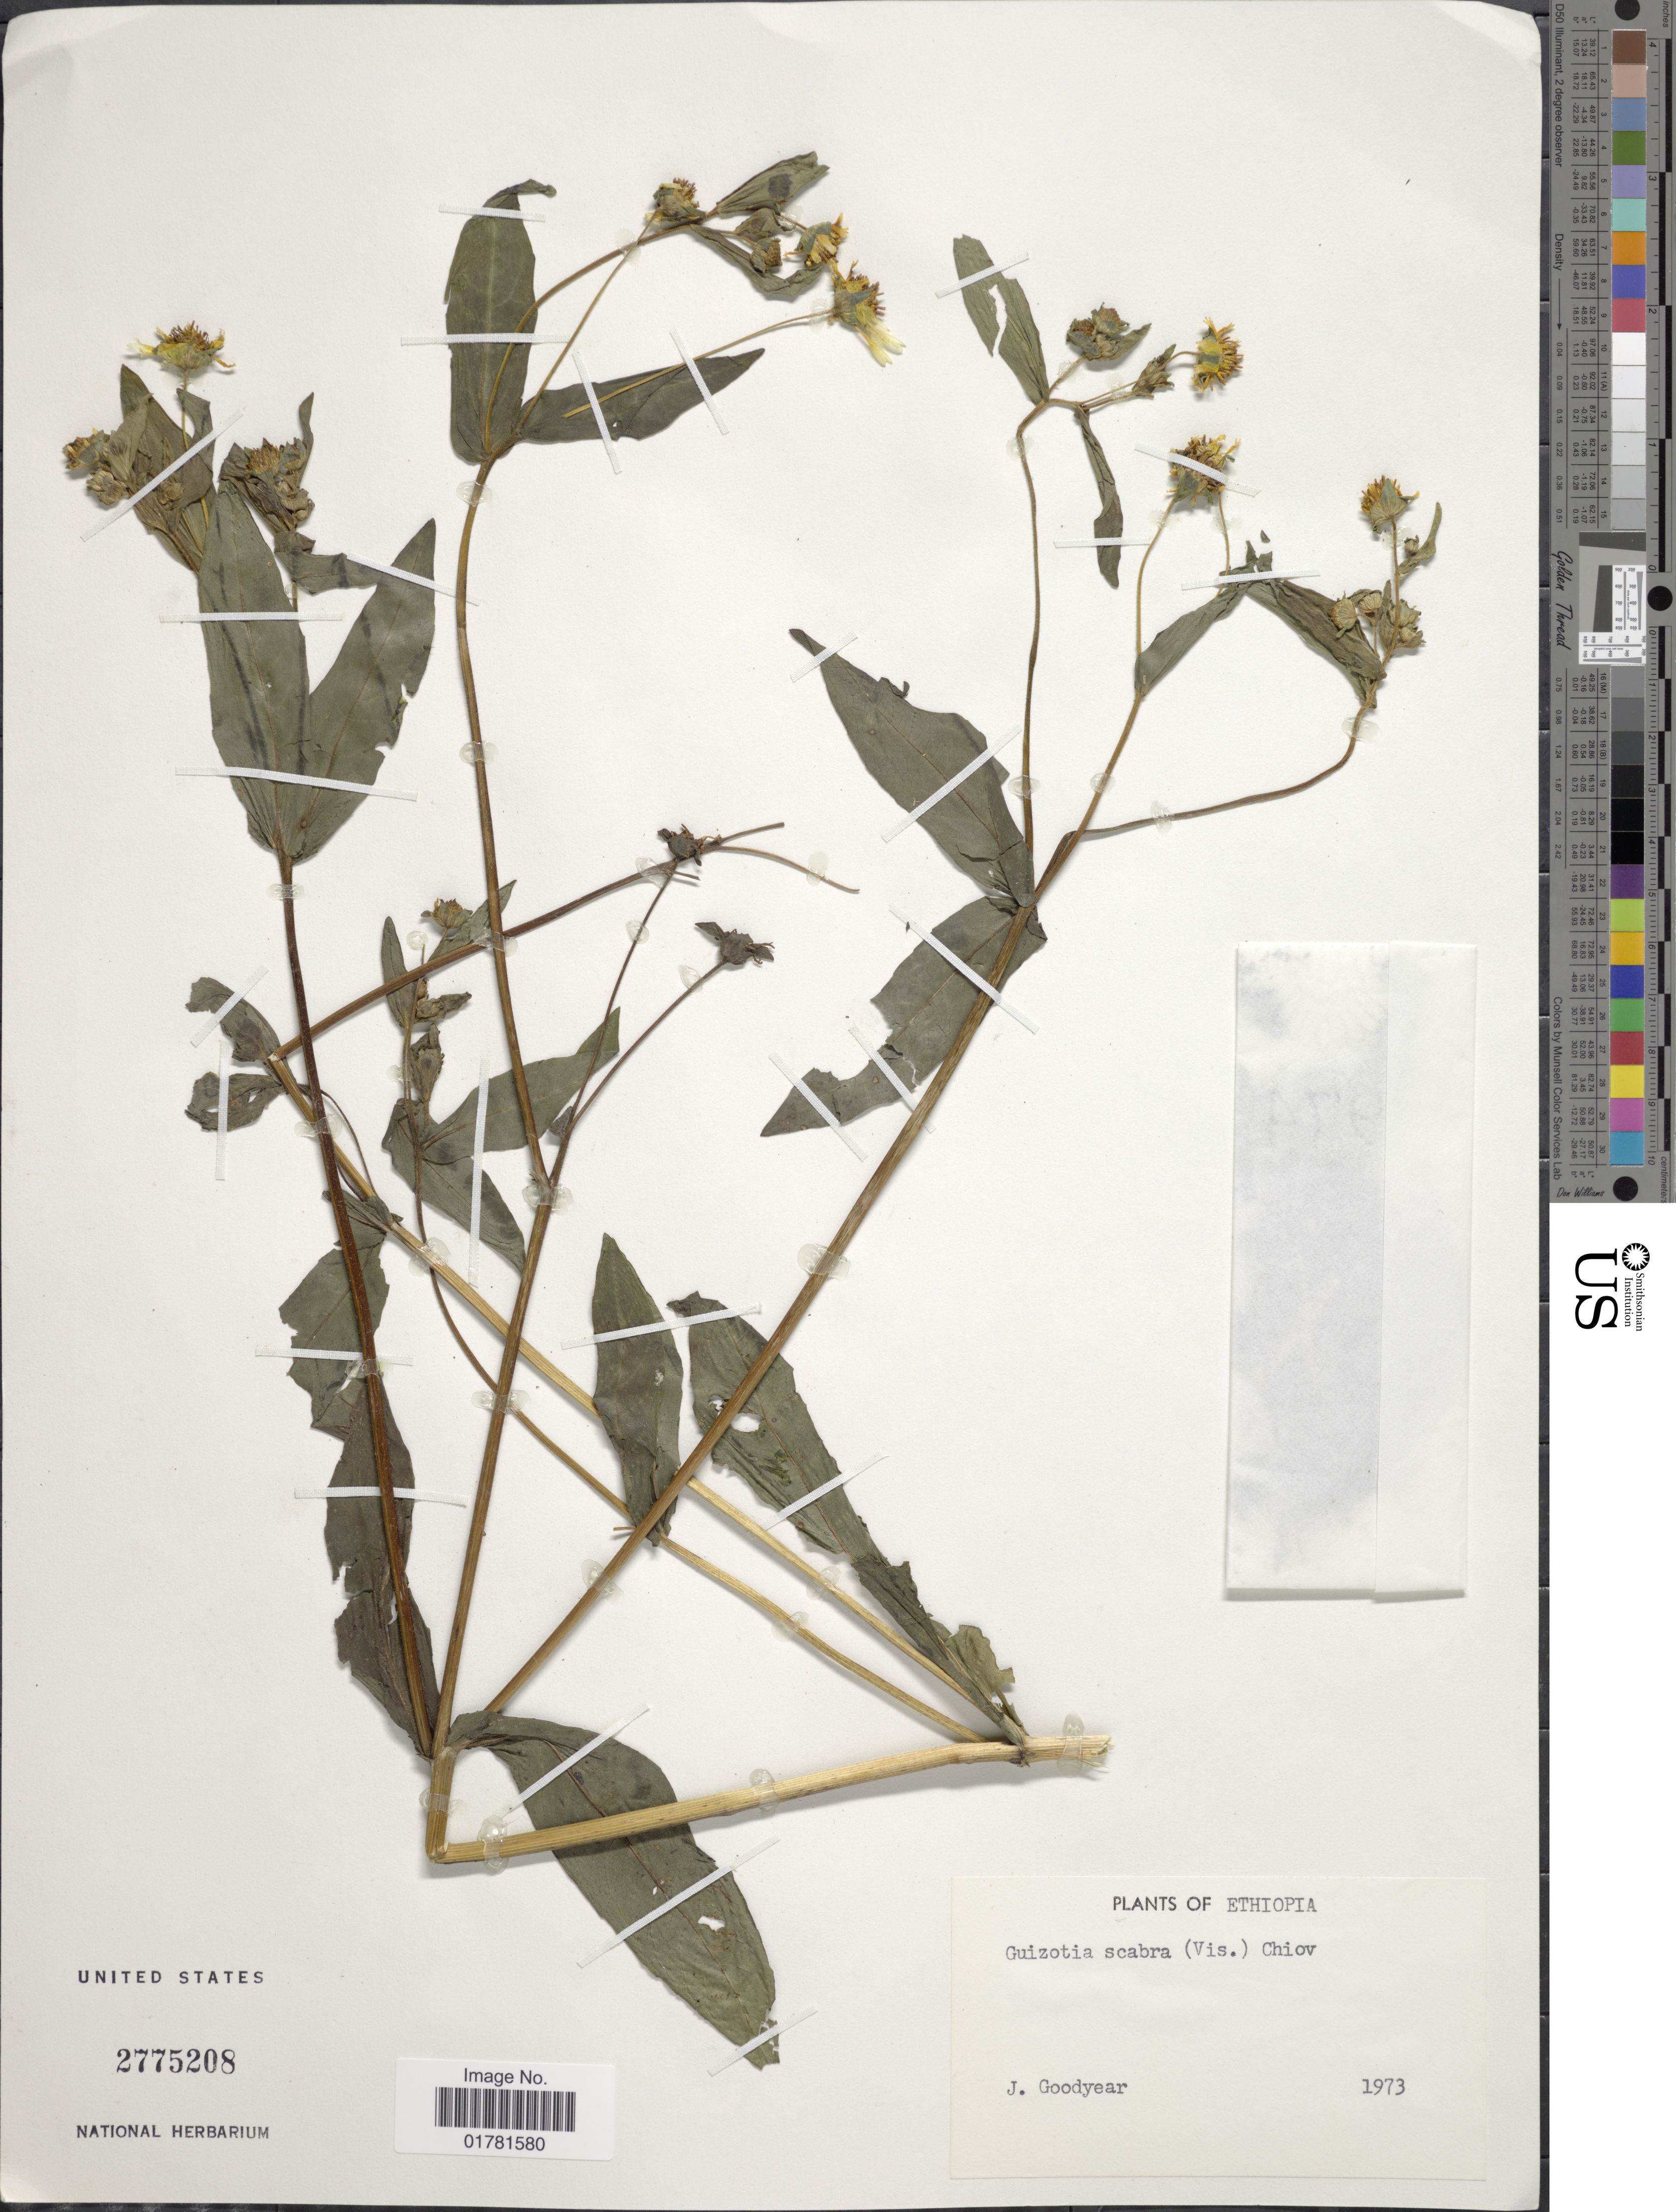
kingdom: Plantae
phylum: Tracheophyta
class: Magnoliopsida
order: Asterales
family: Asteraceae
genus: Guizotia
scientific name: Guizotia scabra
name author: Chiov.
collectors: J. Goodyear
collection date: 1973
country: Ethiopia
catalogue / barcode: US 2775208